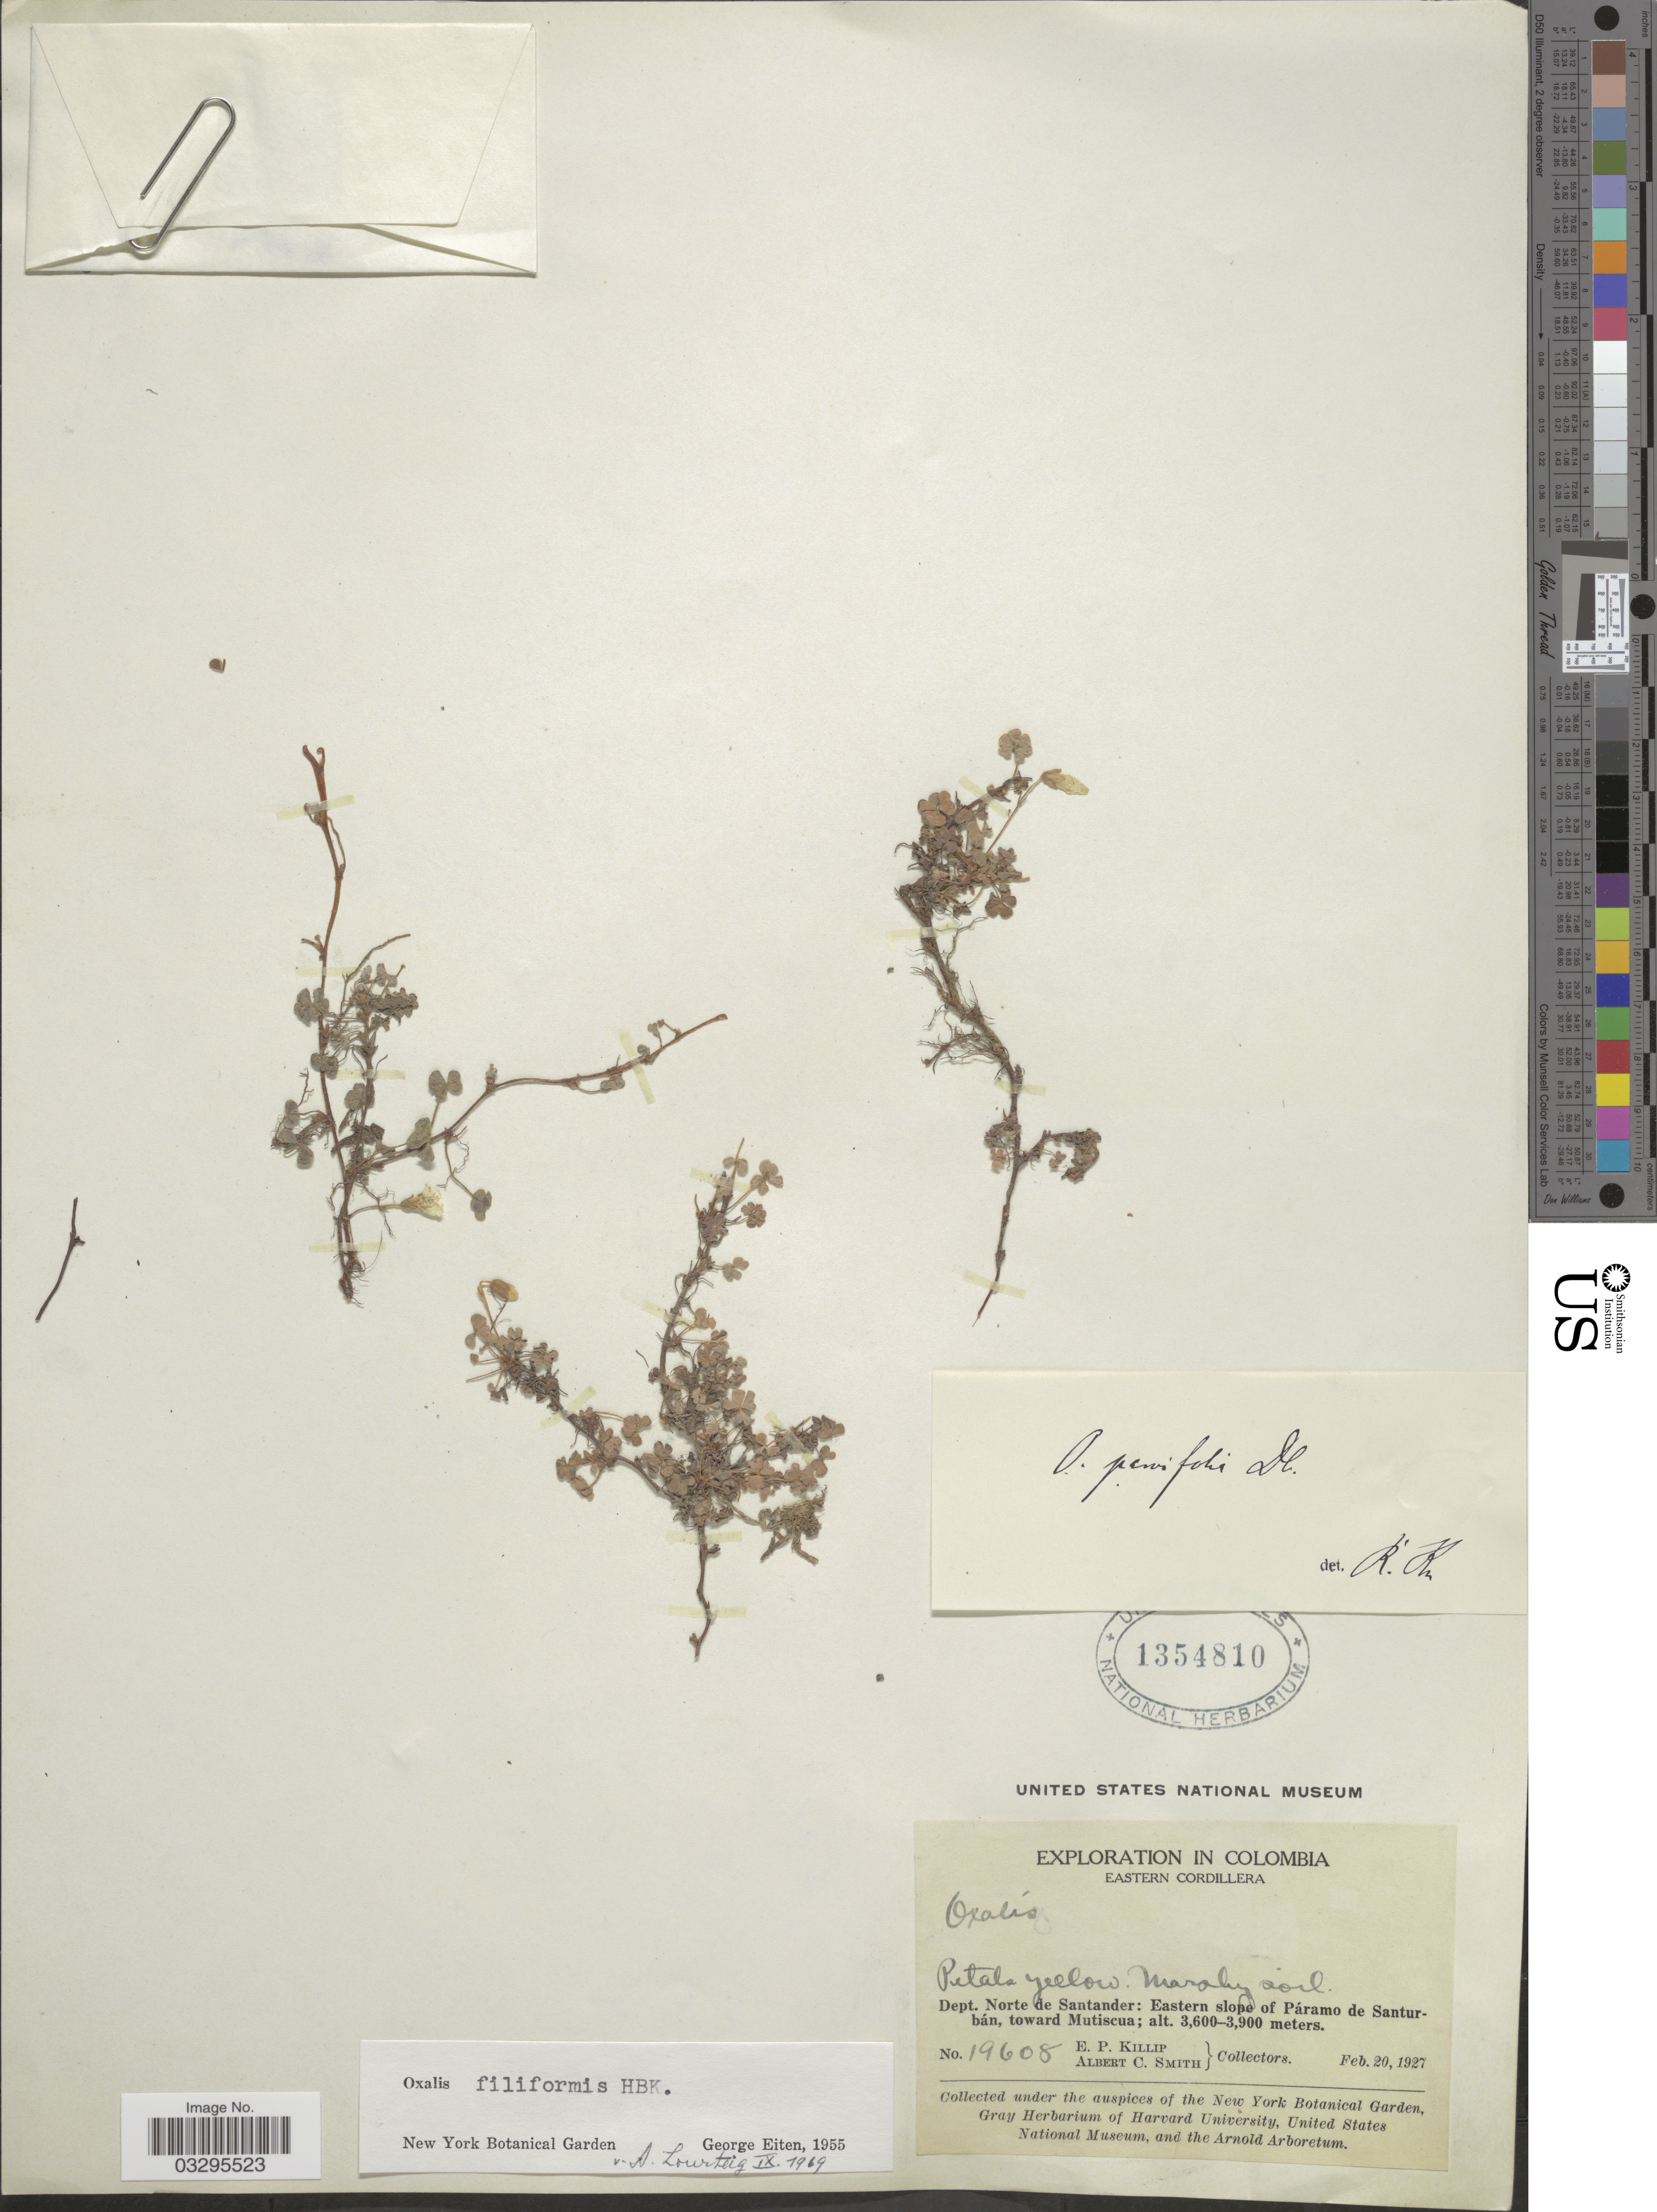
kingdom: Plantae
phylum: Tracheophyta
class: Magnoliopsida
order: Oxalidales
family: Oxalidaceae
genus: Oxalis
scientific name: Oxalis filiformis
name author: Kunth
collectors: E. P. Killip & A. C. Smith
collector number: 19608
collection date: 1927-02-20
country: Colombia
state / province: Norte de Santander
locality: Eastern Cordillera. Dept. Norte de Santander: Eastern slope of Páramo de Santurbán, toward Mutiscua.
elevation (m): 3600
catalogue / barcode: US 1354810